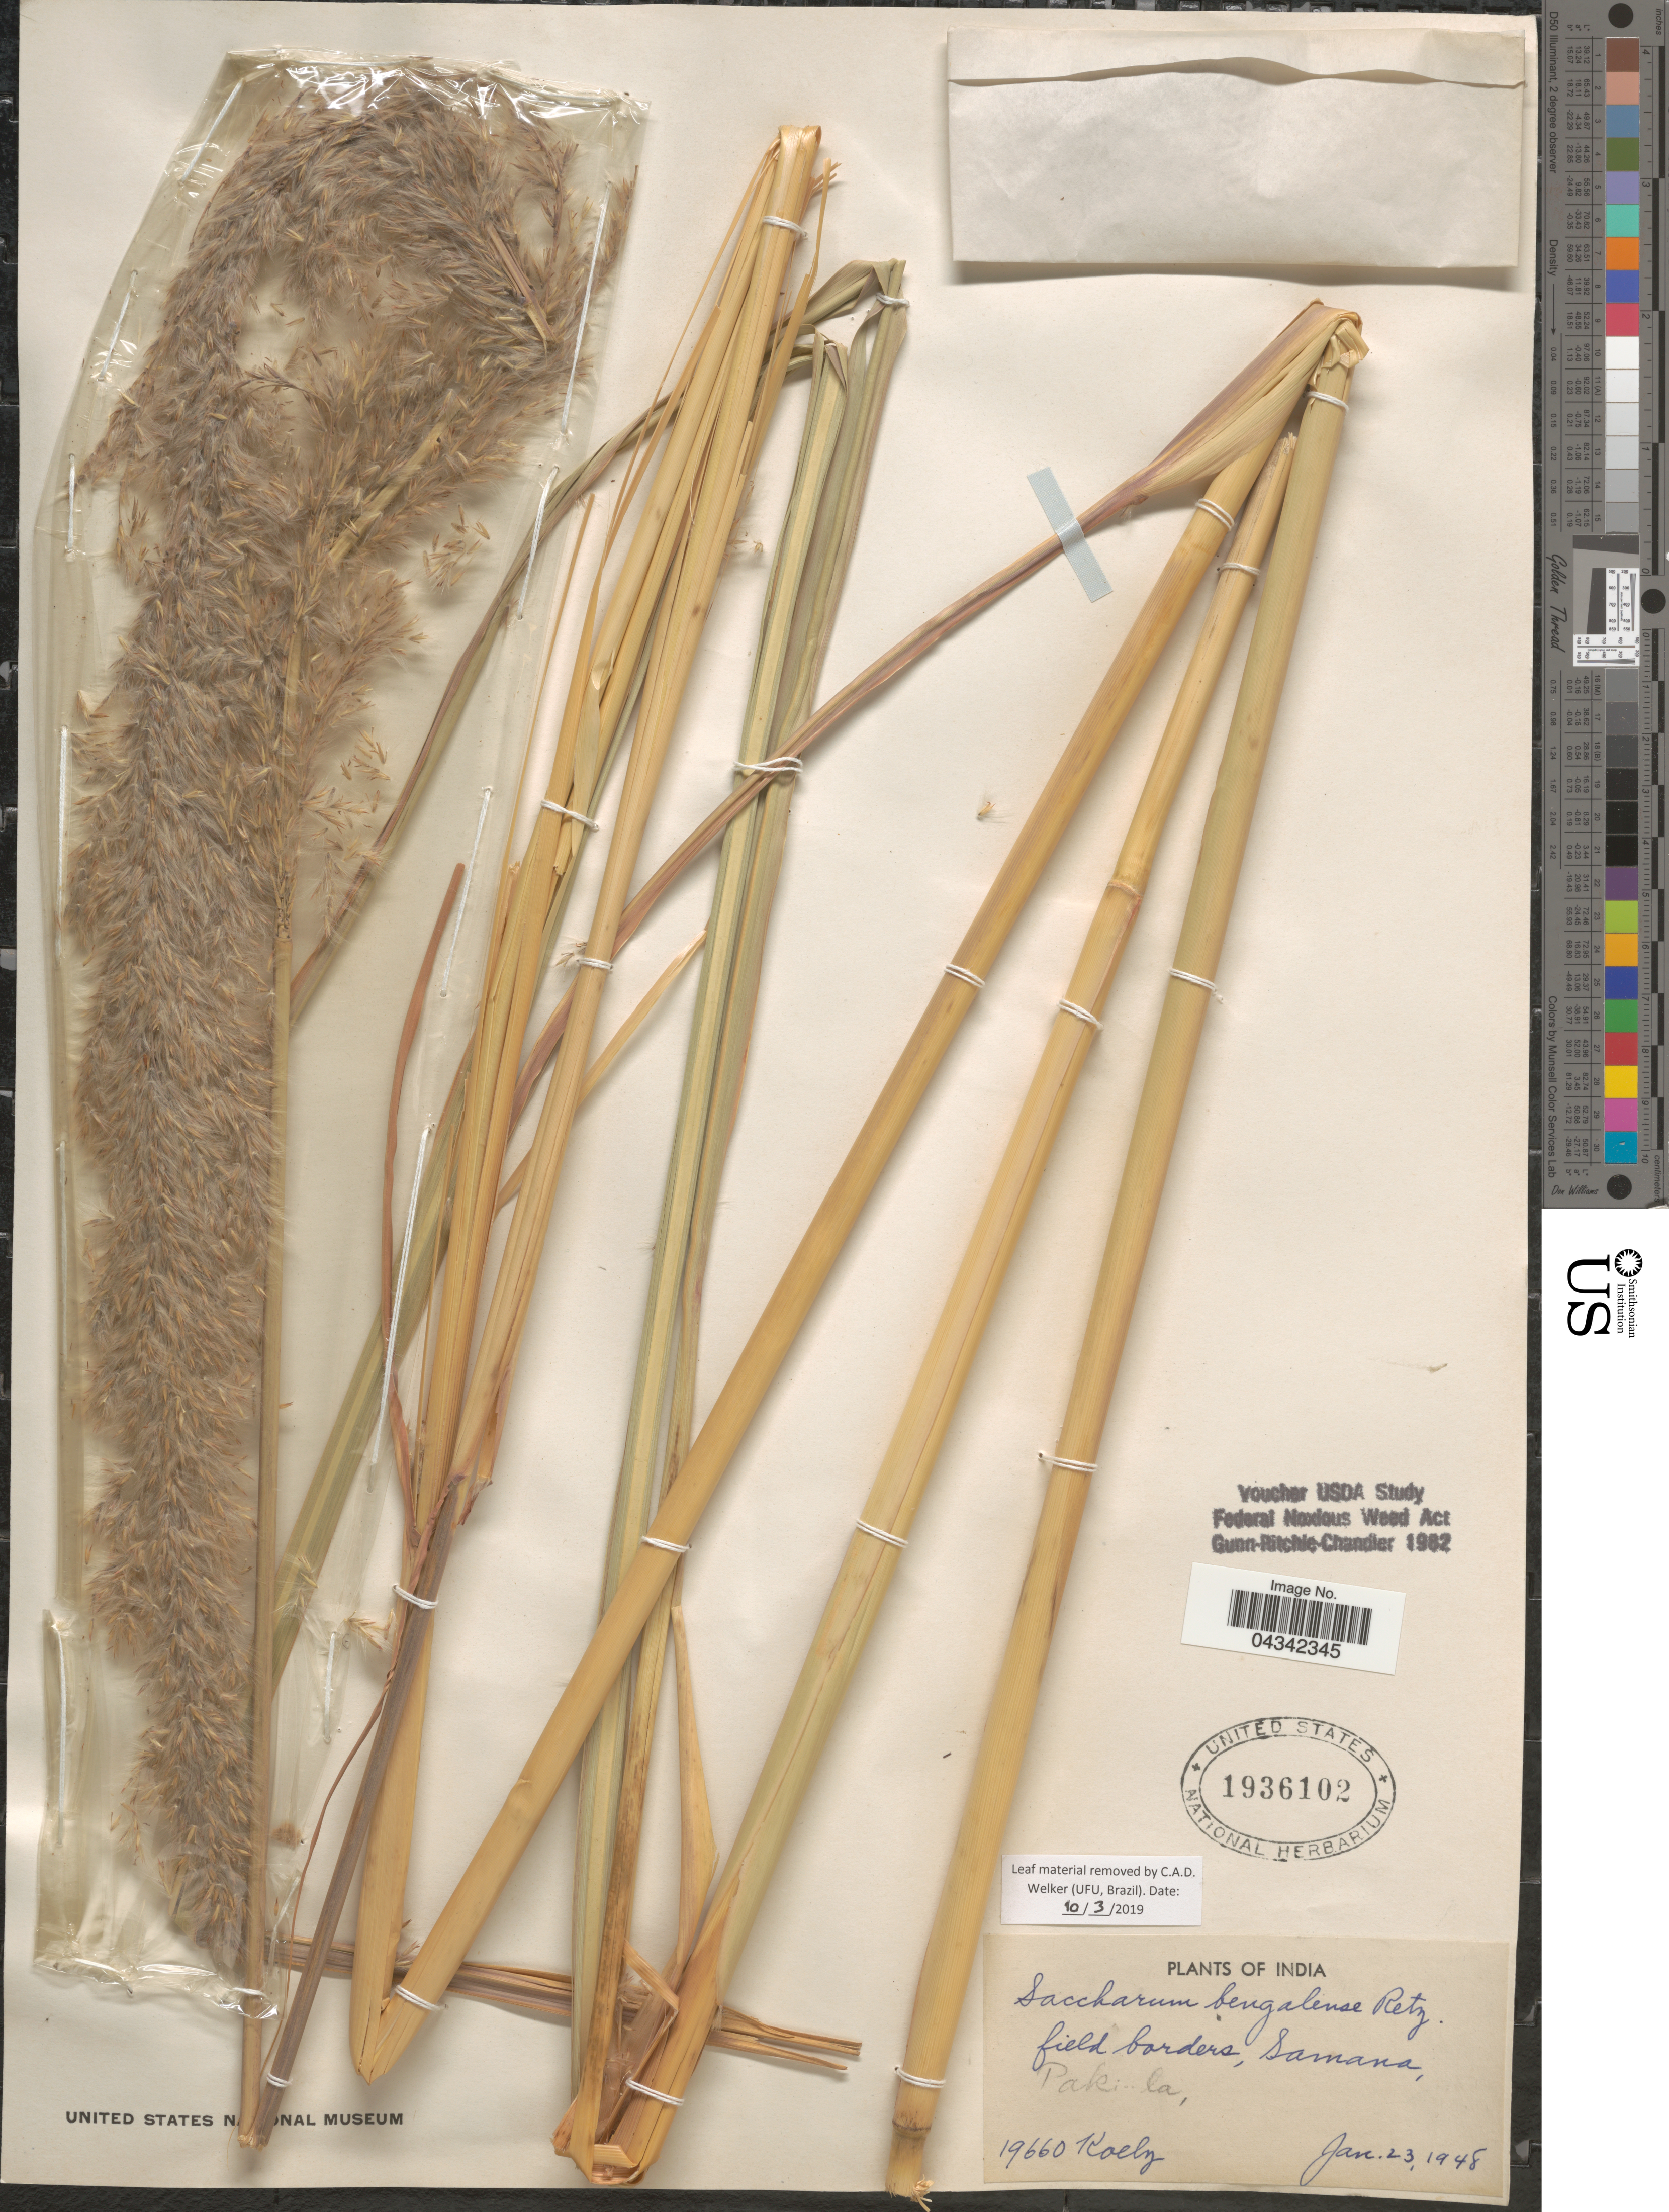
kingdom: Plantae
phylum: Tracheophyta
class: Liliopsida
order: Poales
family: Poaceae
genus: Tripidium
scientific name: Tripidium bengalense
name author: (Retz.) H. Scholz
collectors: Koelz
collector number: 19660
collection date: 1948-01-23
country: India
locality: Field borders, Samana, Paki-la.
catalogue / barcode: US 1936102